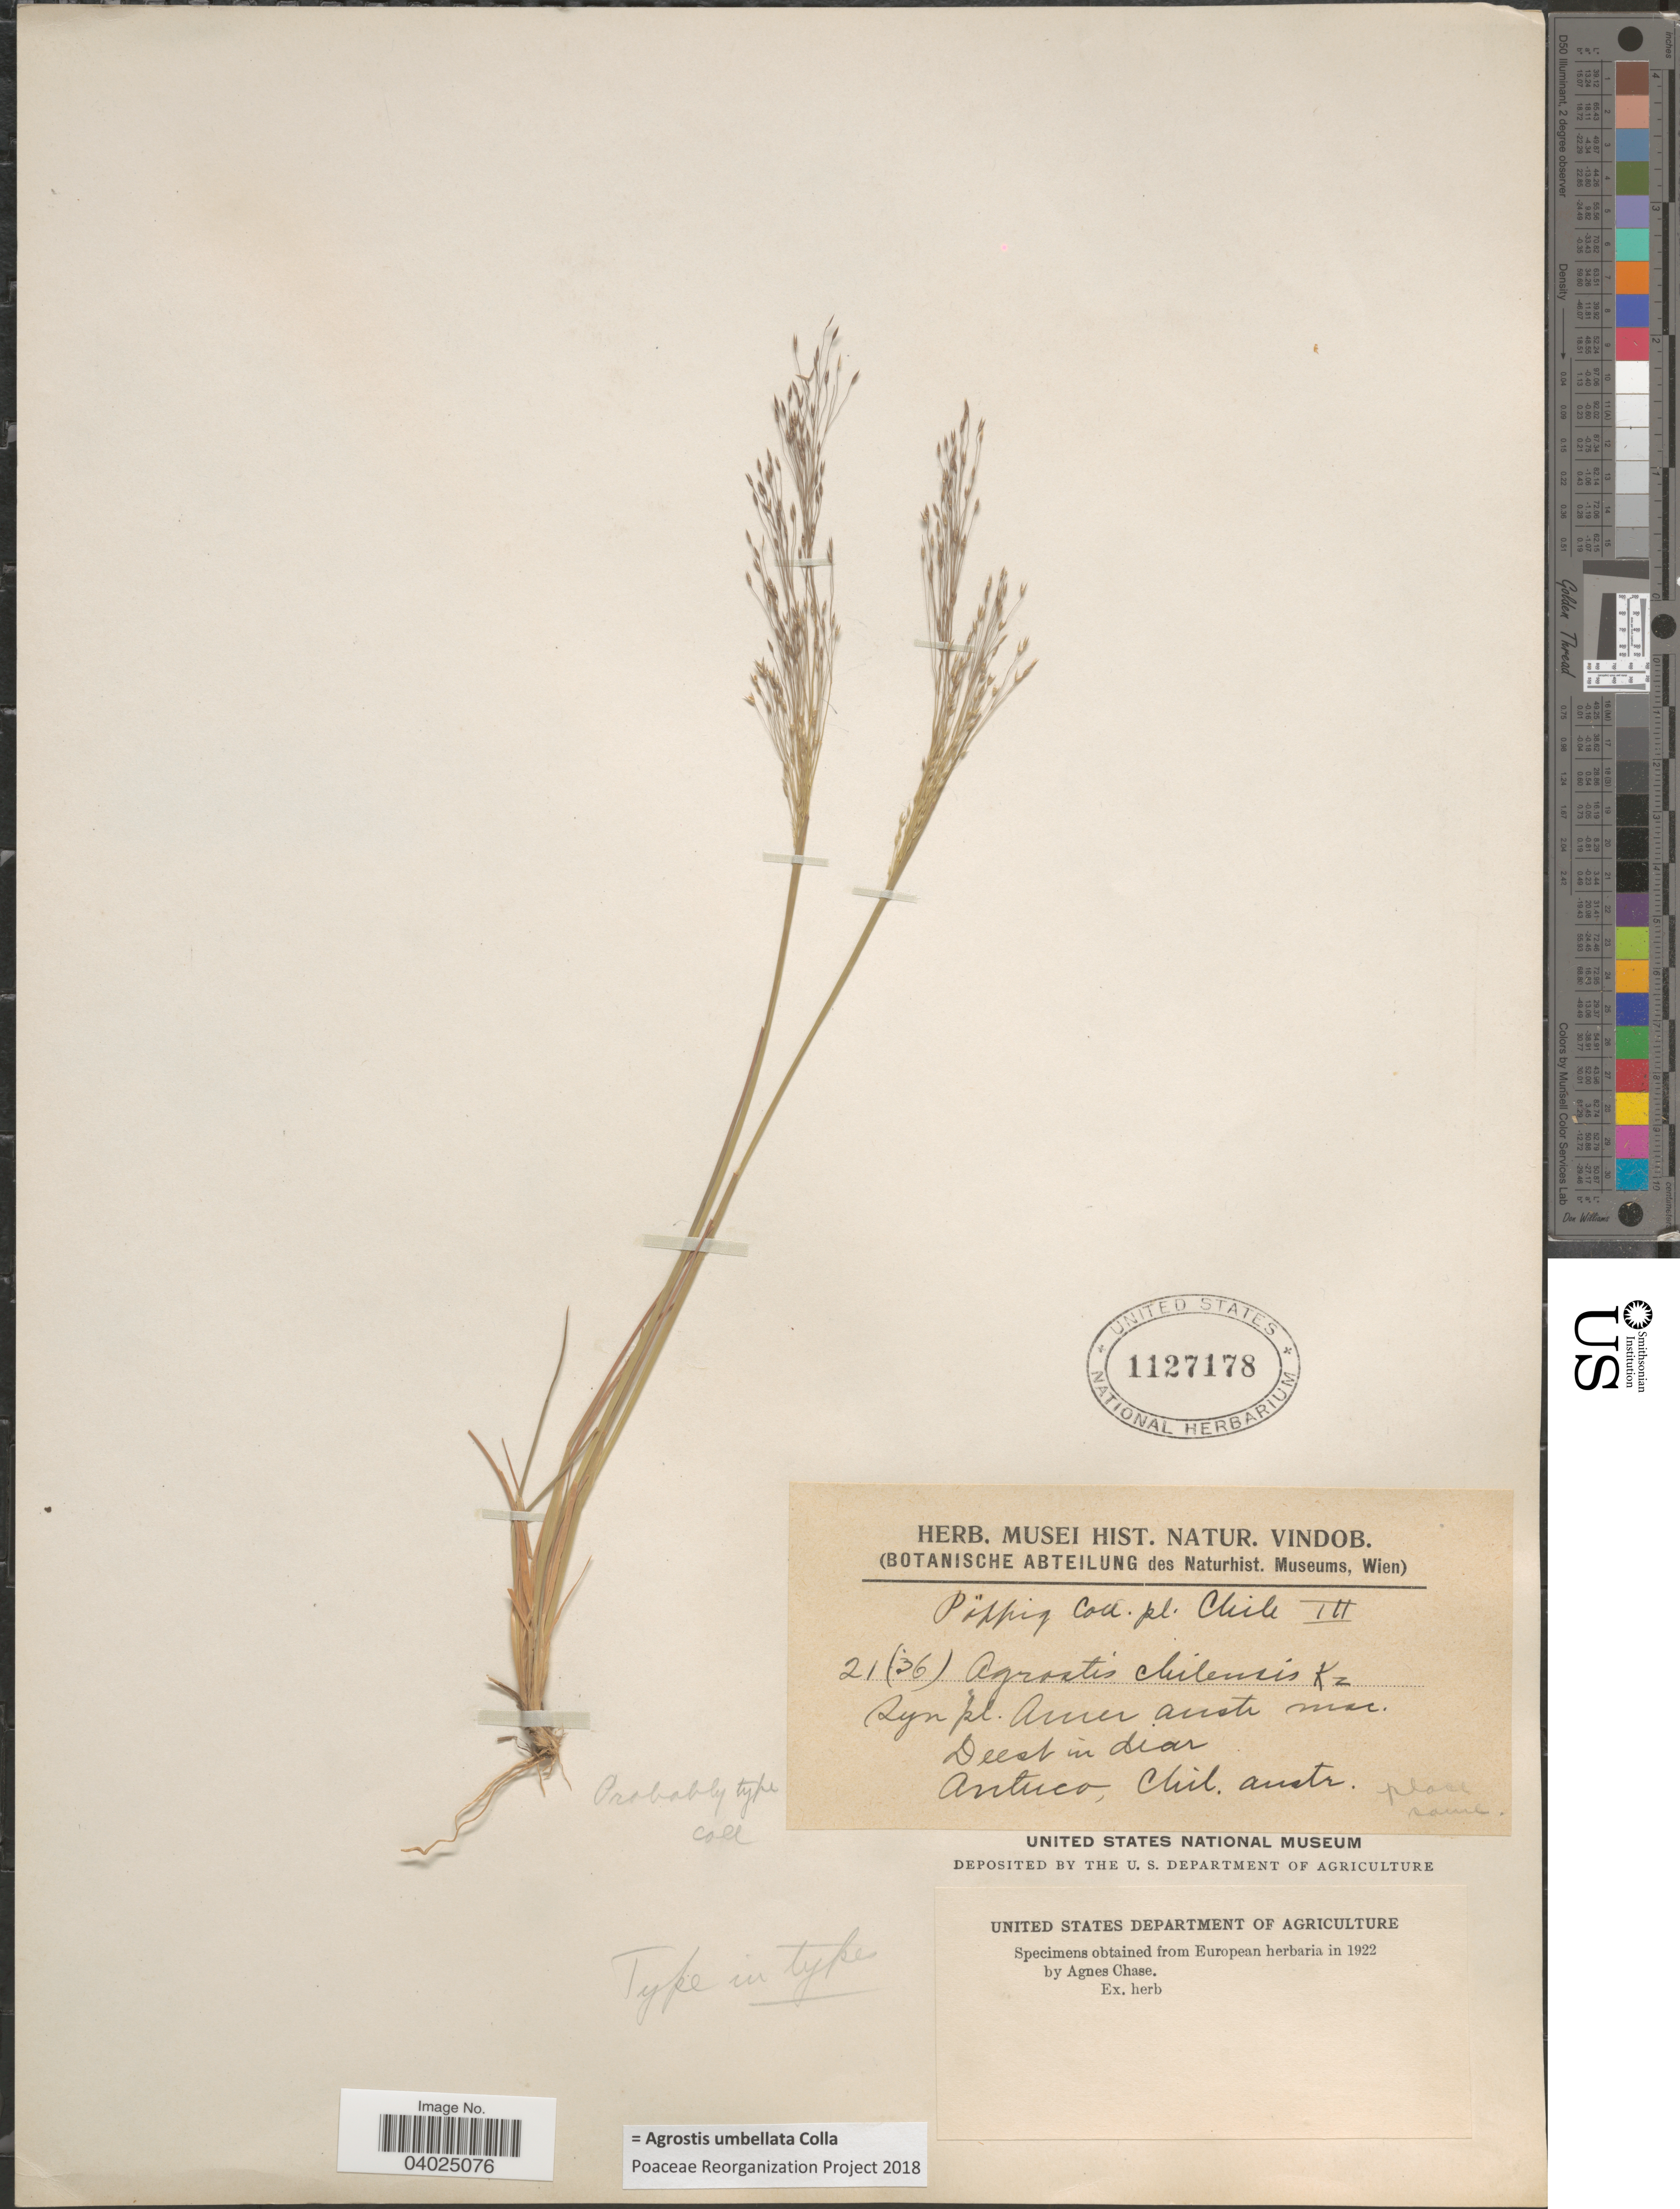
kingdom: Plantae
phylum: Tracheophyta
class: Liliopsida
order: Poales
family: Poaceae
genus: Agrostis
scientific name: Agrostis umbellata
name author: Colla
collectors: -. Poppig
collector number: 21/36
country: Chile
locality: Amer austr. mac. Deest in diar Antuco, Chil. austr.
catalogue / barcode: US 1127178